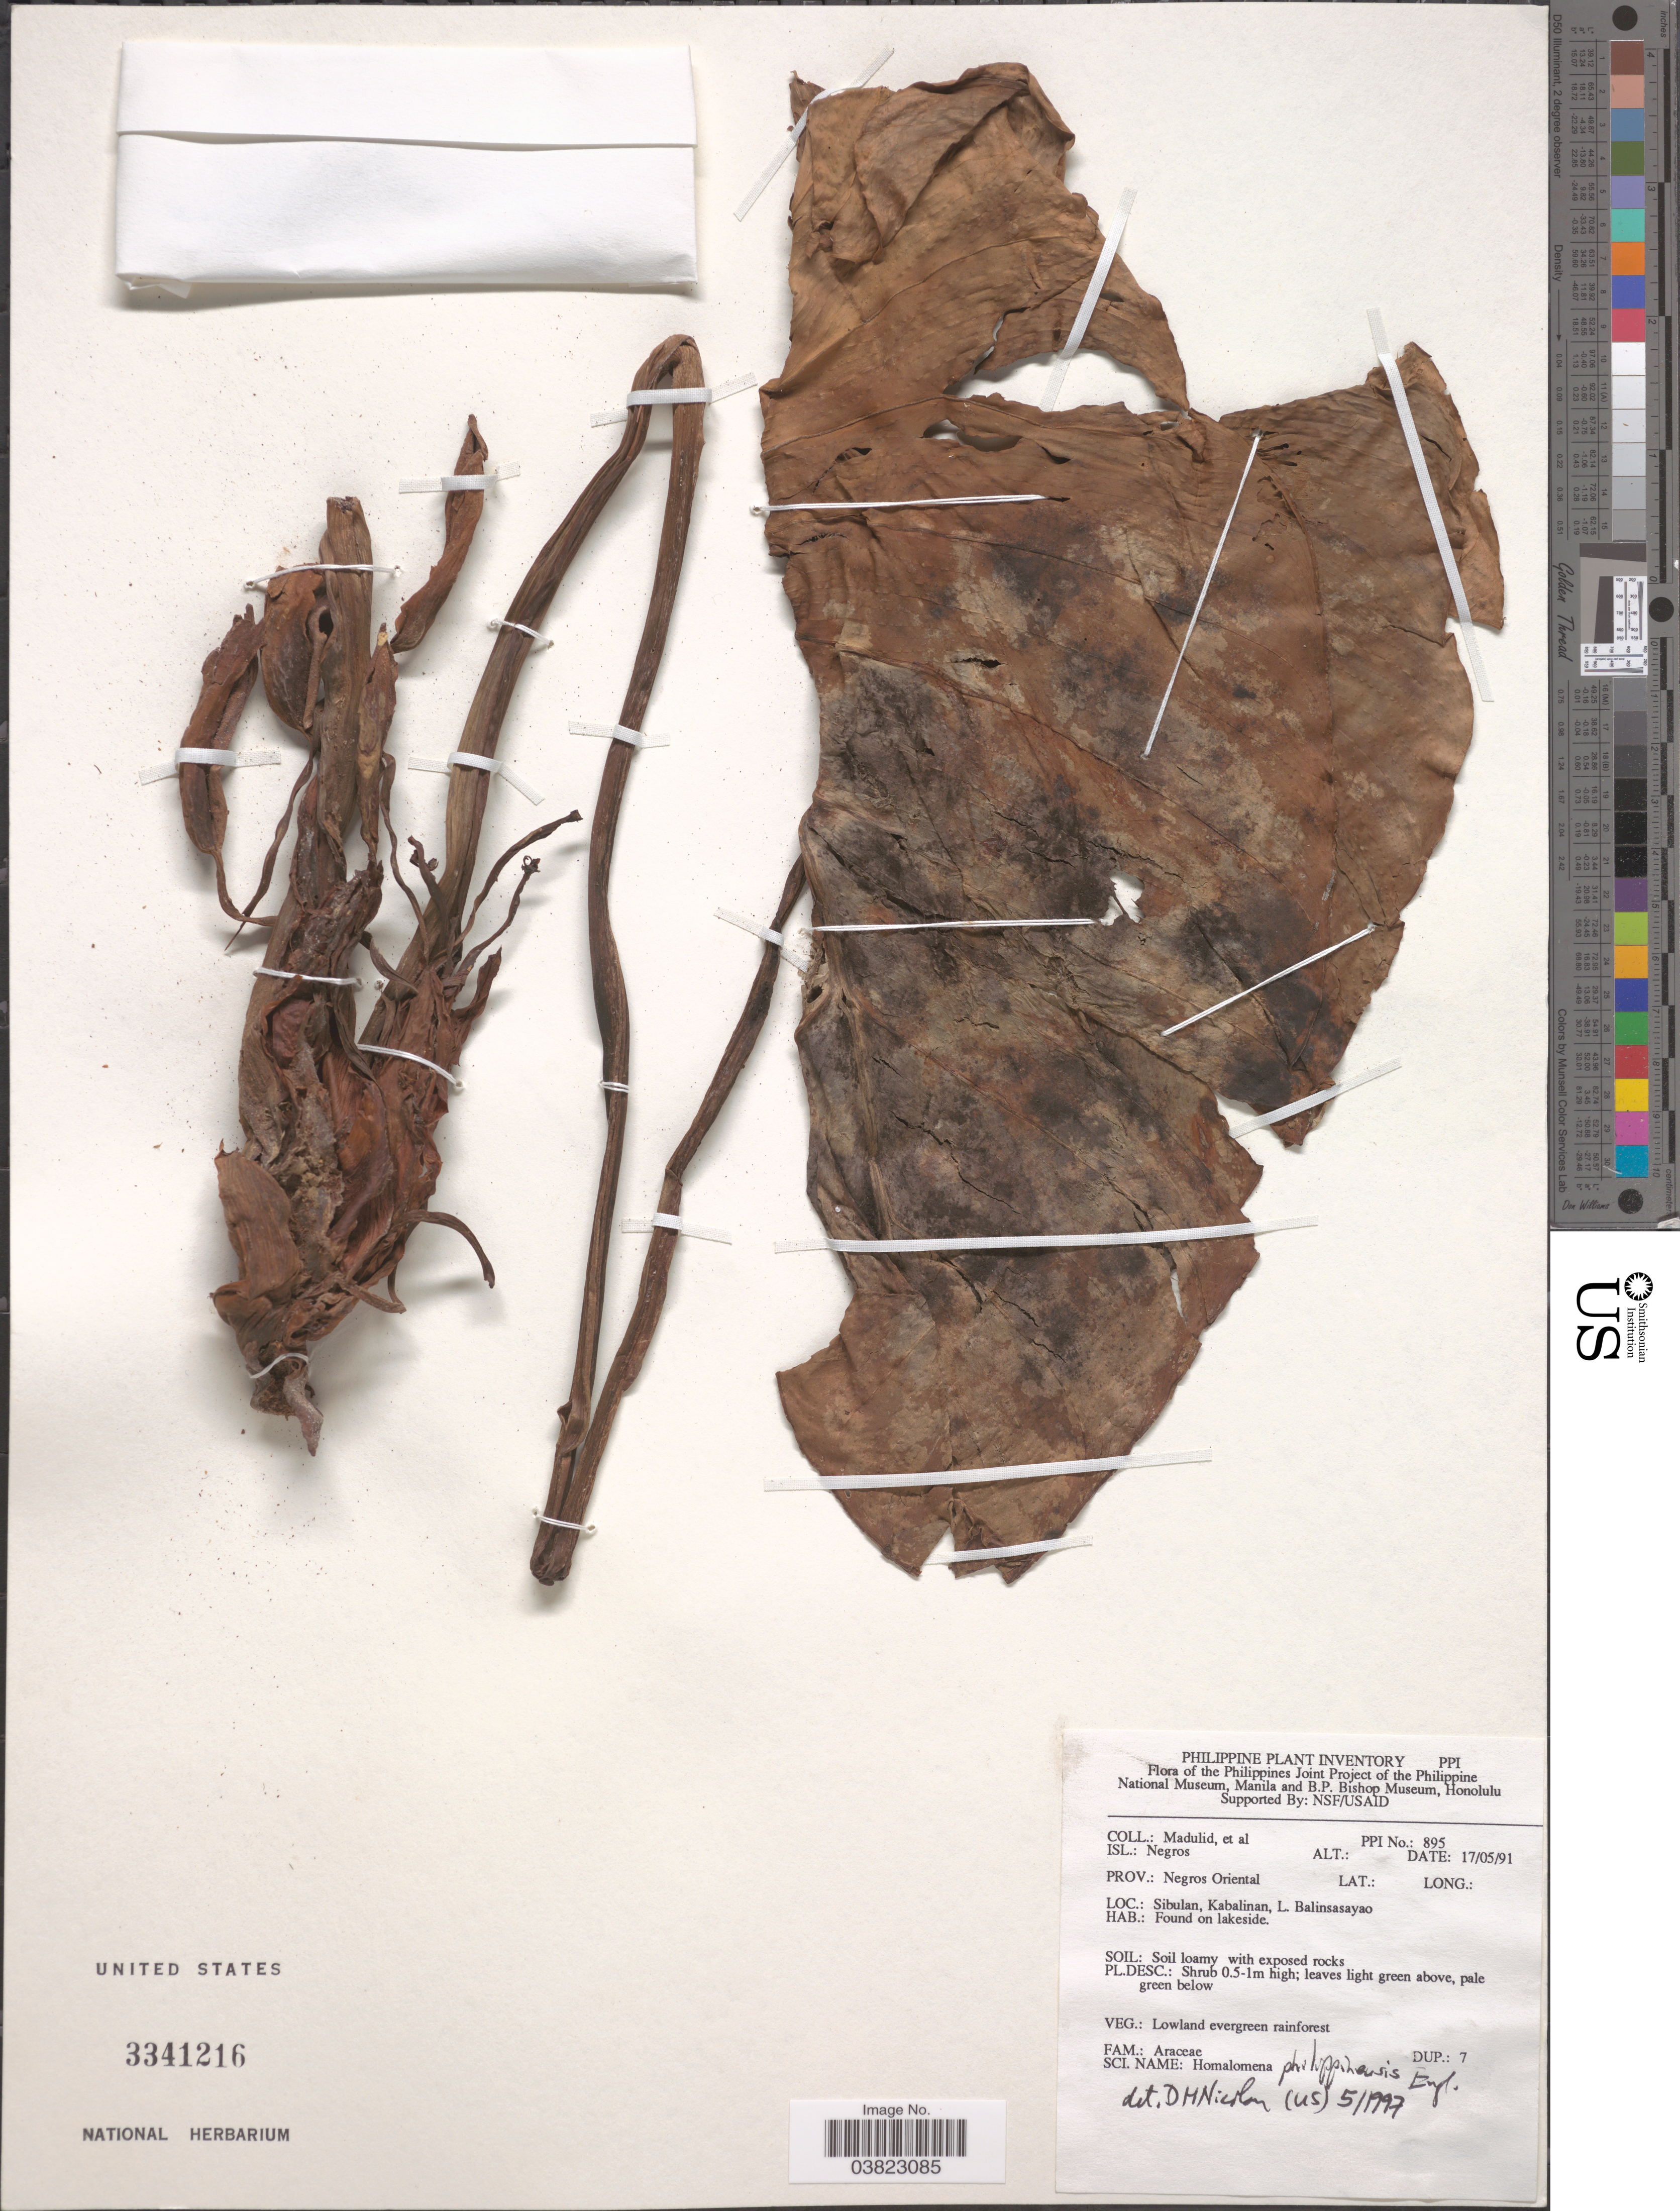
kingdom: Plantae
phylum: Tracheophyta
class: Liliopsida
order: Alismatales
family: Araceae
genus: Homalomena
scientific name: Homalomena philippinensis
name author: Engl.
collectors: Madulid & et al.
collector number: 895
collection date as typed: Transcribed d/m/y: 17/5/91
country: Philippines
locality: Isl.: Negros. Prov.: Negros Oriental. Sibulan, Kabalinan, L. Balinsasayao.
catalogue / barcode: US 3341216